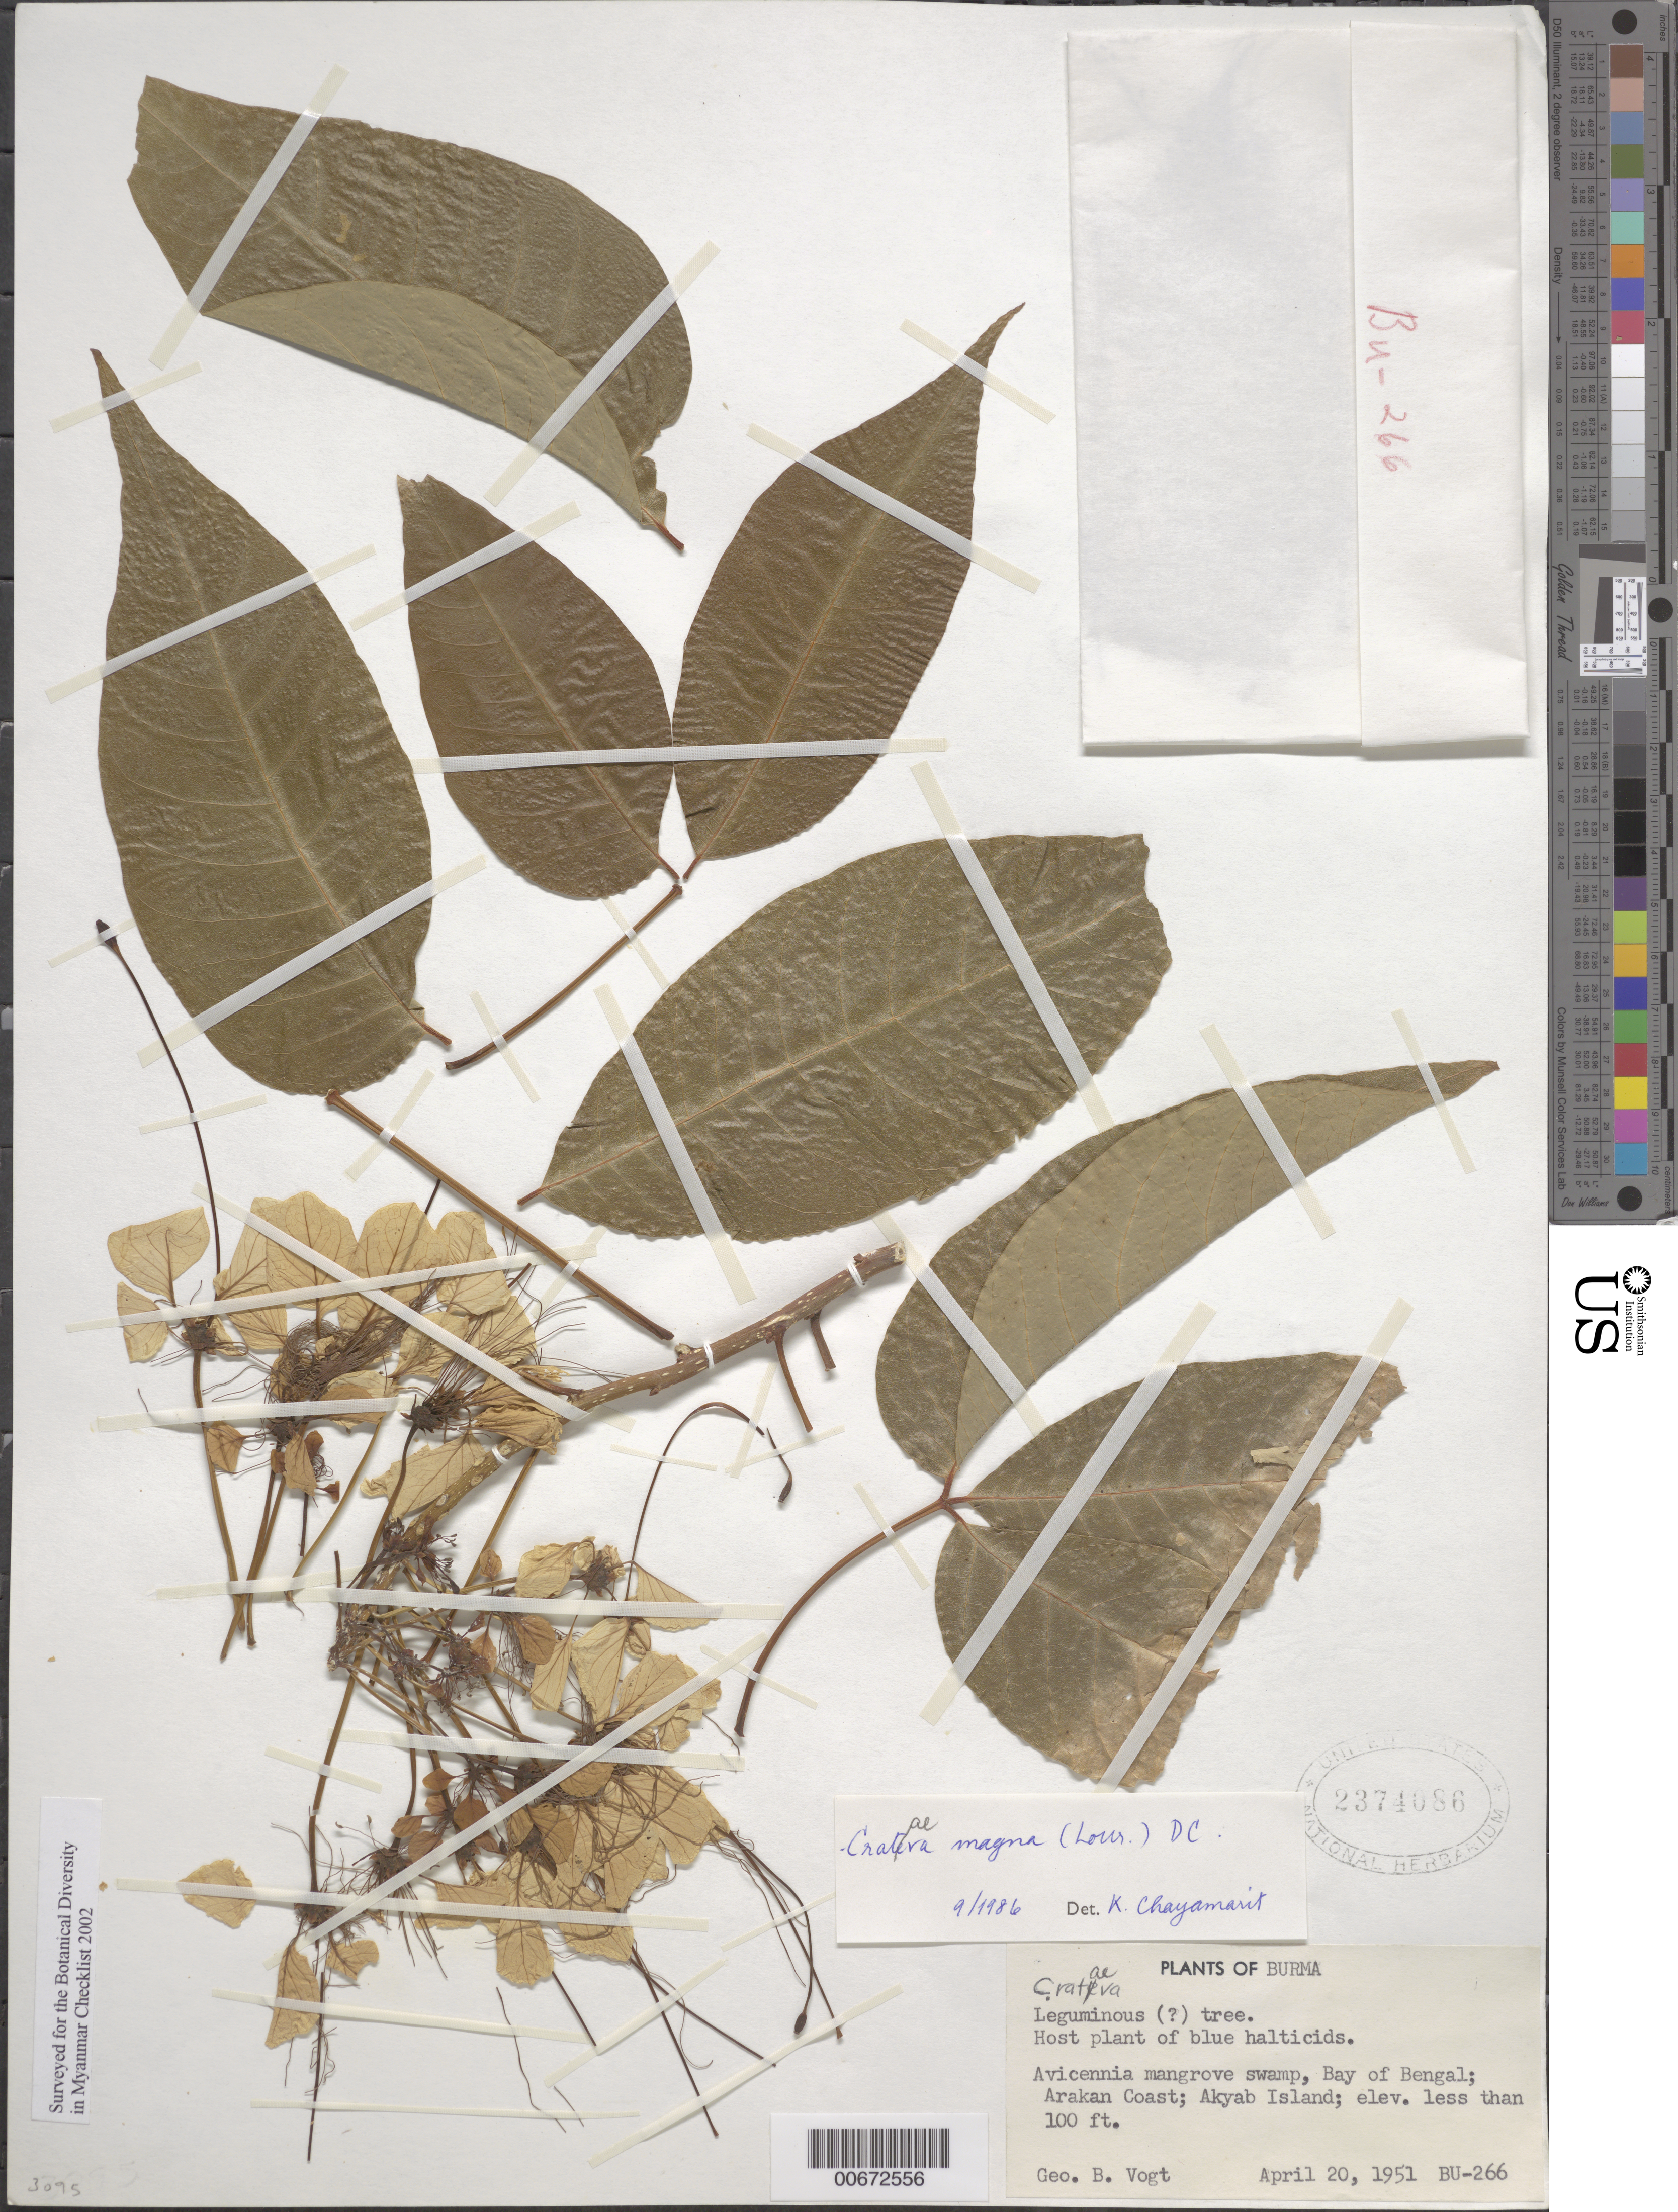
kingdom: Plantae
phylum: Tracheophyta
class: Magnoliopsida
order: Brassicales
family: Capparaceae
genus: Crateva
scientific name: Crateva magna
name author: (Lour.) DC.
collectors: G. Vogt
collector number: BU-266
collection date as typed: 20 Apr 1951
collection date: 1951-04-20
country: Myanmar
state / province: Rakhine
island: Akyab I.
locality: Bay of Bengal.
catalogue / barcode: US 2374086